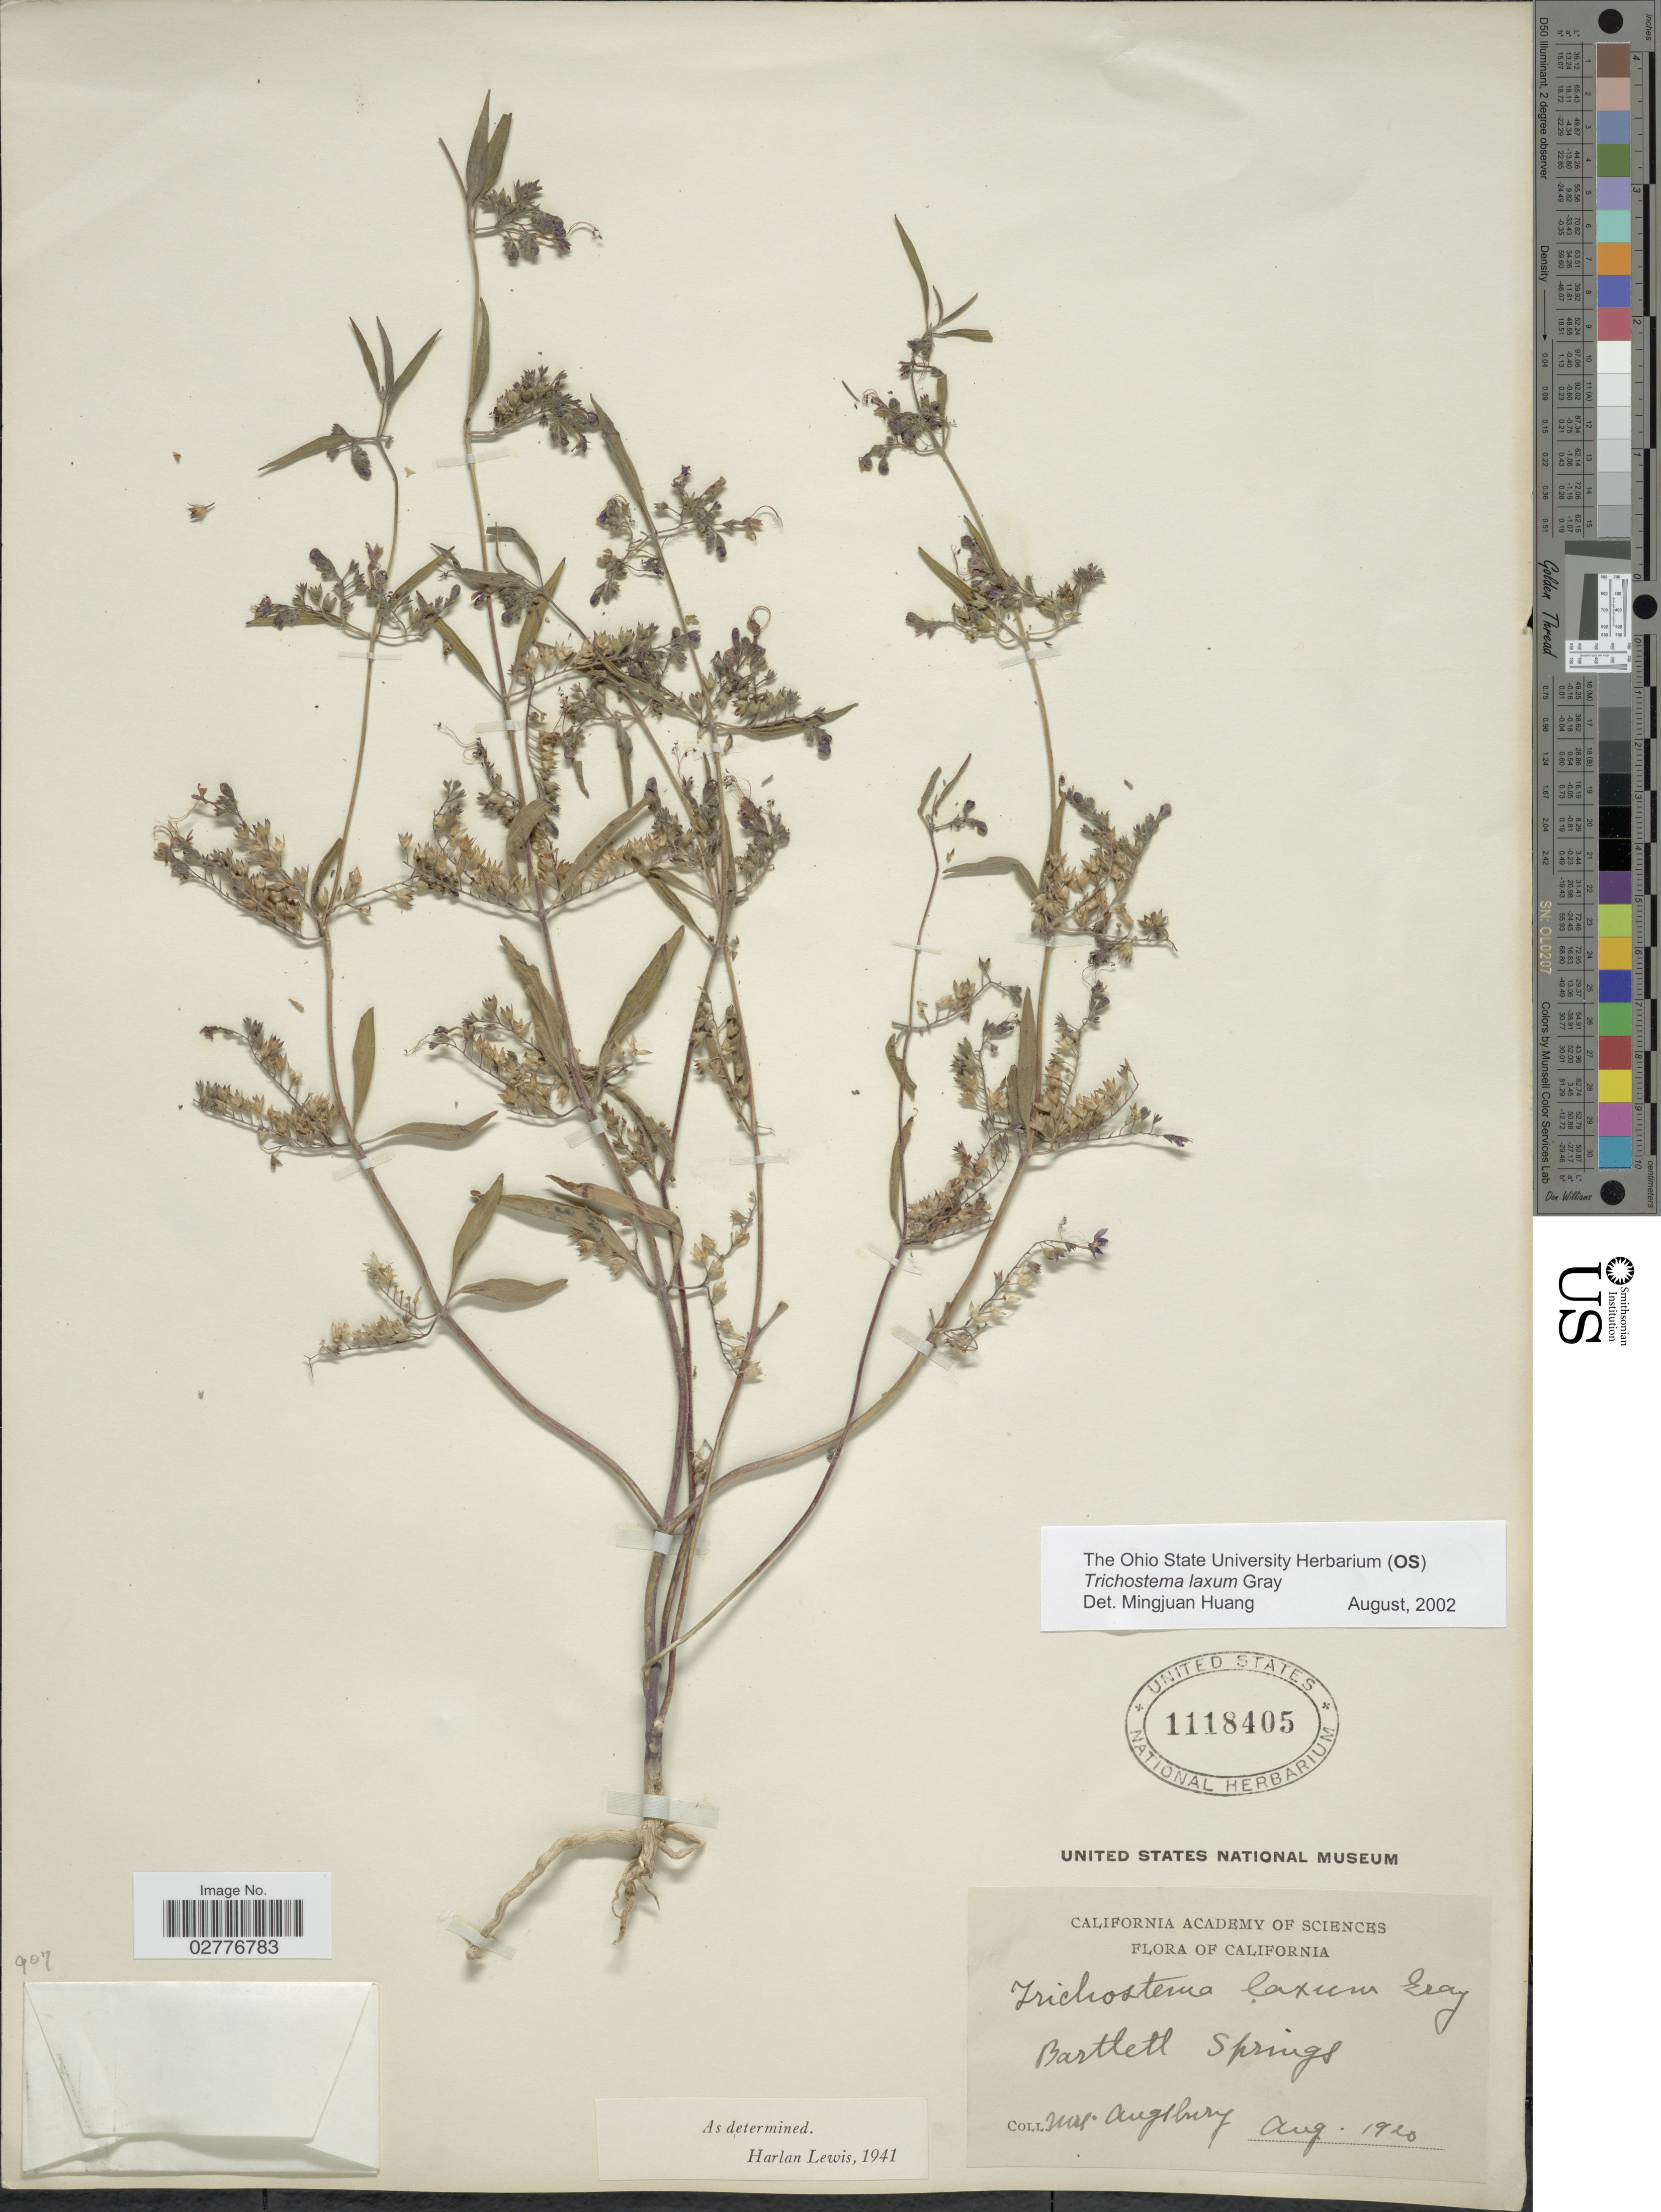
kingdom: Plantae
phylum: Tracheophyta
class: Magnoliopsida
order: Lamiales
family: Lamiaceae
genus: Trichostema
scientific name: Trichostema laxum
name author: A. Gray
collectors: Augsbury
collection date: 1920-08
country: United States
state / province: California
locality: Bartlett Springs.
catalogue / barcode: US 1118405